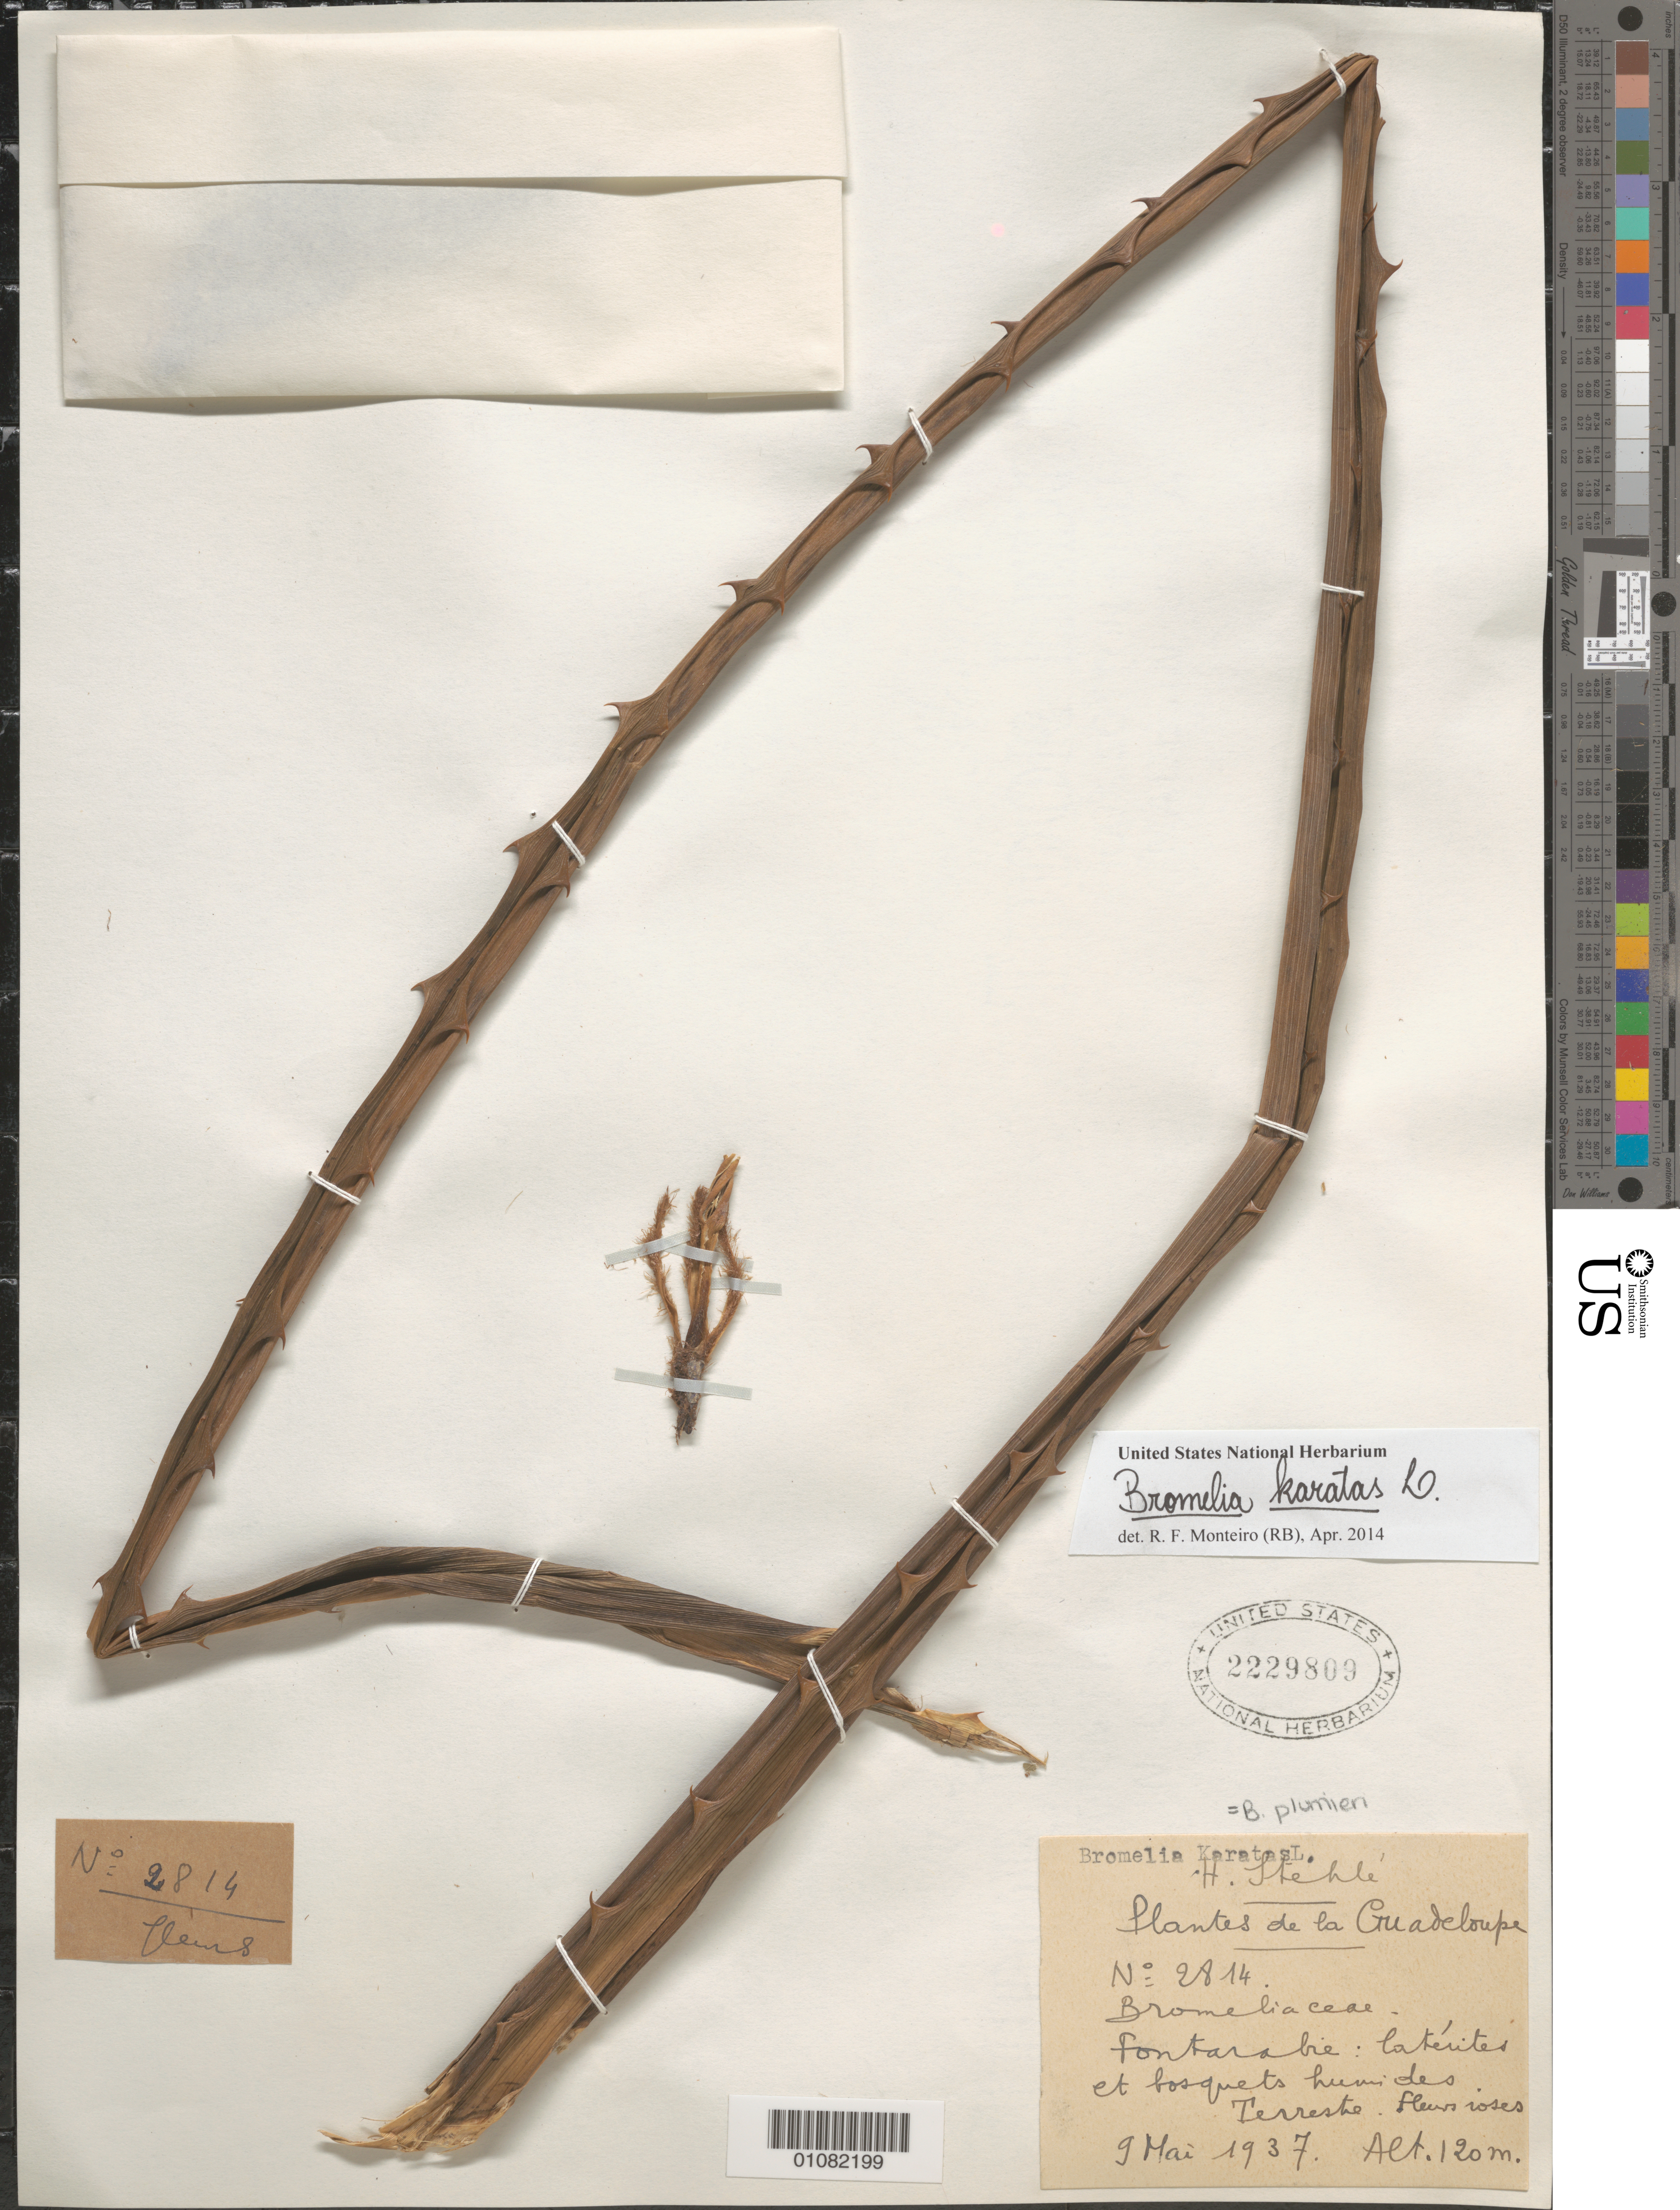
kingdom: Plantae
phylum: Tracheophyta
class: Liliopsida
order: Poales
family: Bromeliaceae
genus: Bromelia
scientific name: Bromelia plumieri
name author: (É. Morren) L.B. Sm.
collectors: H. Stehlé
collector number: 2814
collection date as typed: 09 May 1937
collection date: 1937-05-09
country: Guadeloupe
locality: Fontarabie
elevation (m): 120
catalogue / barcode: US 2229809